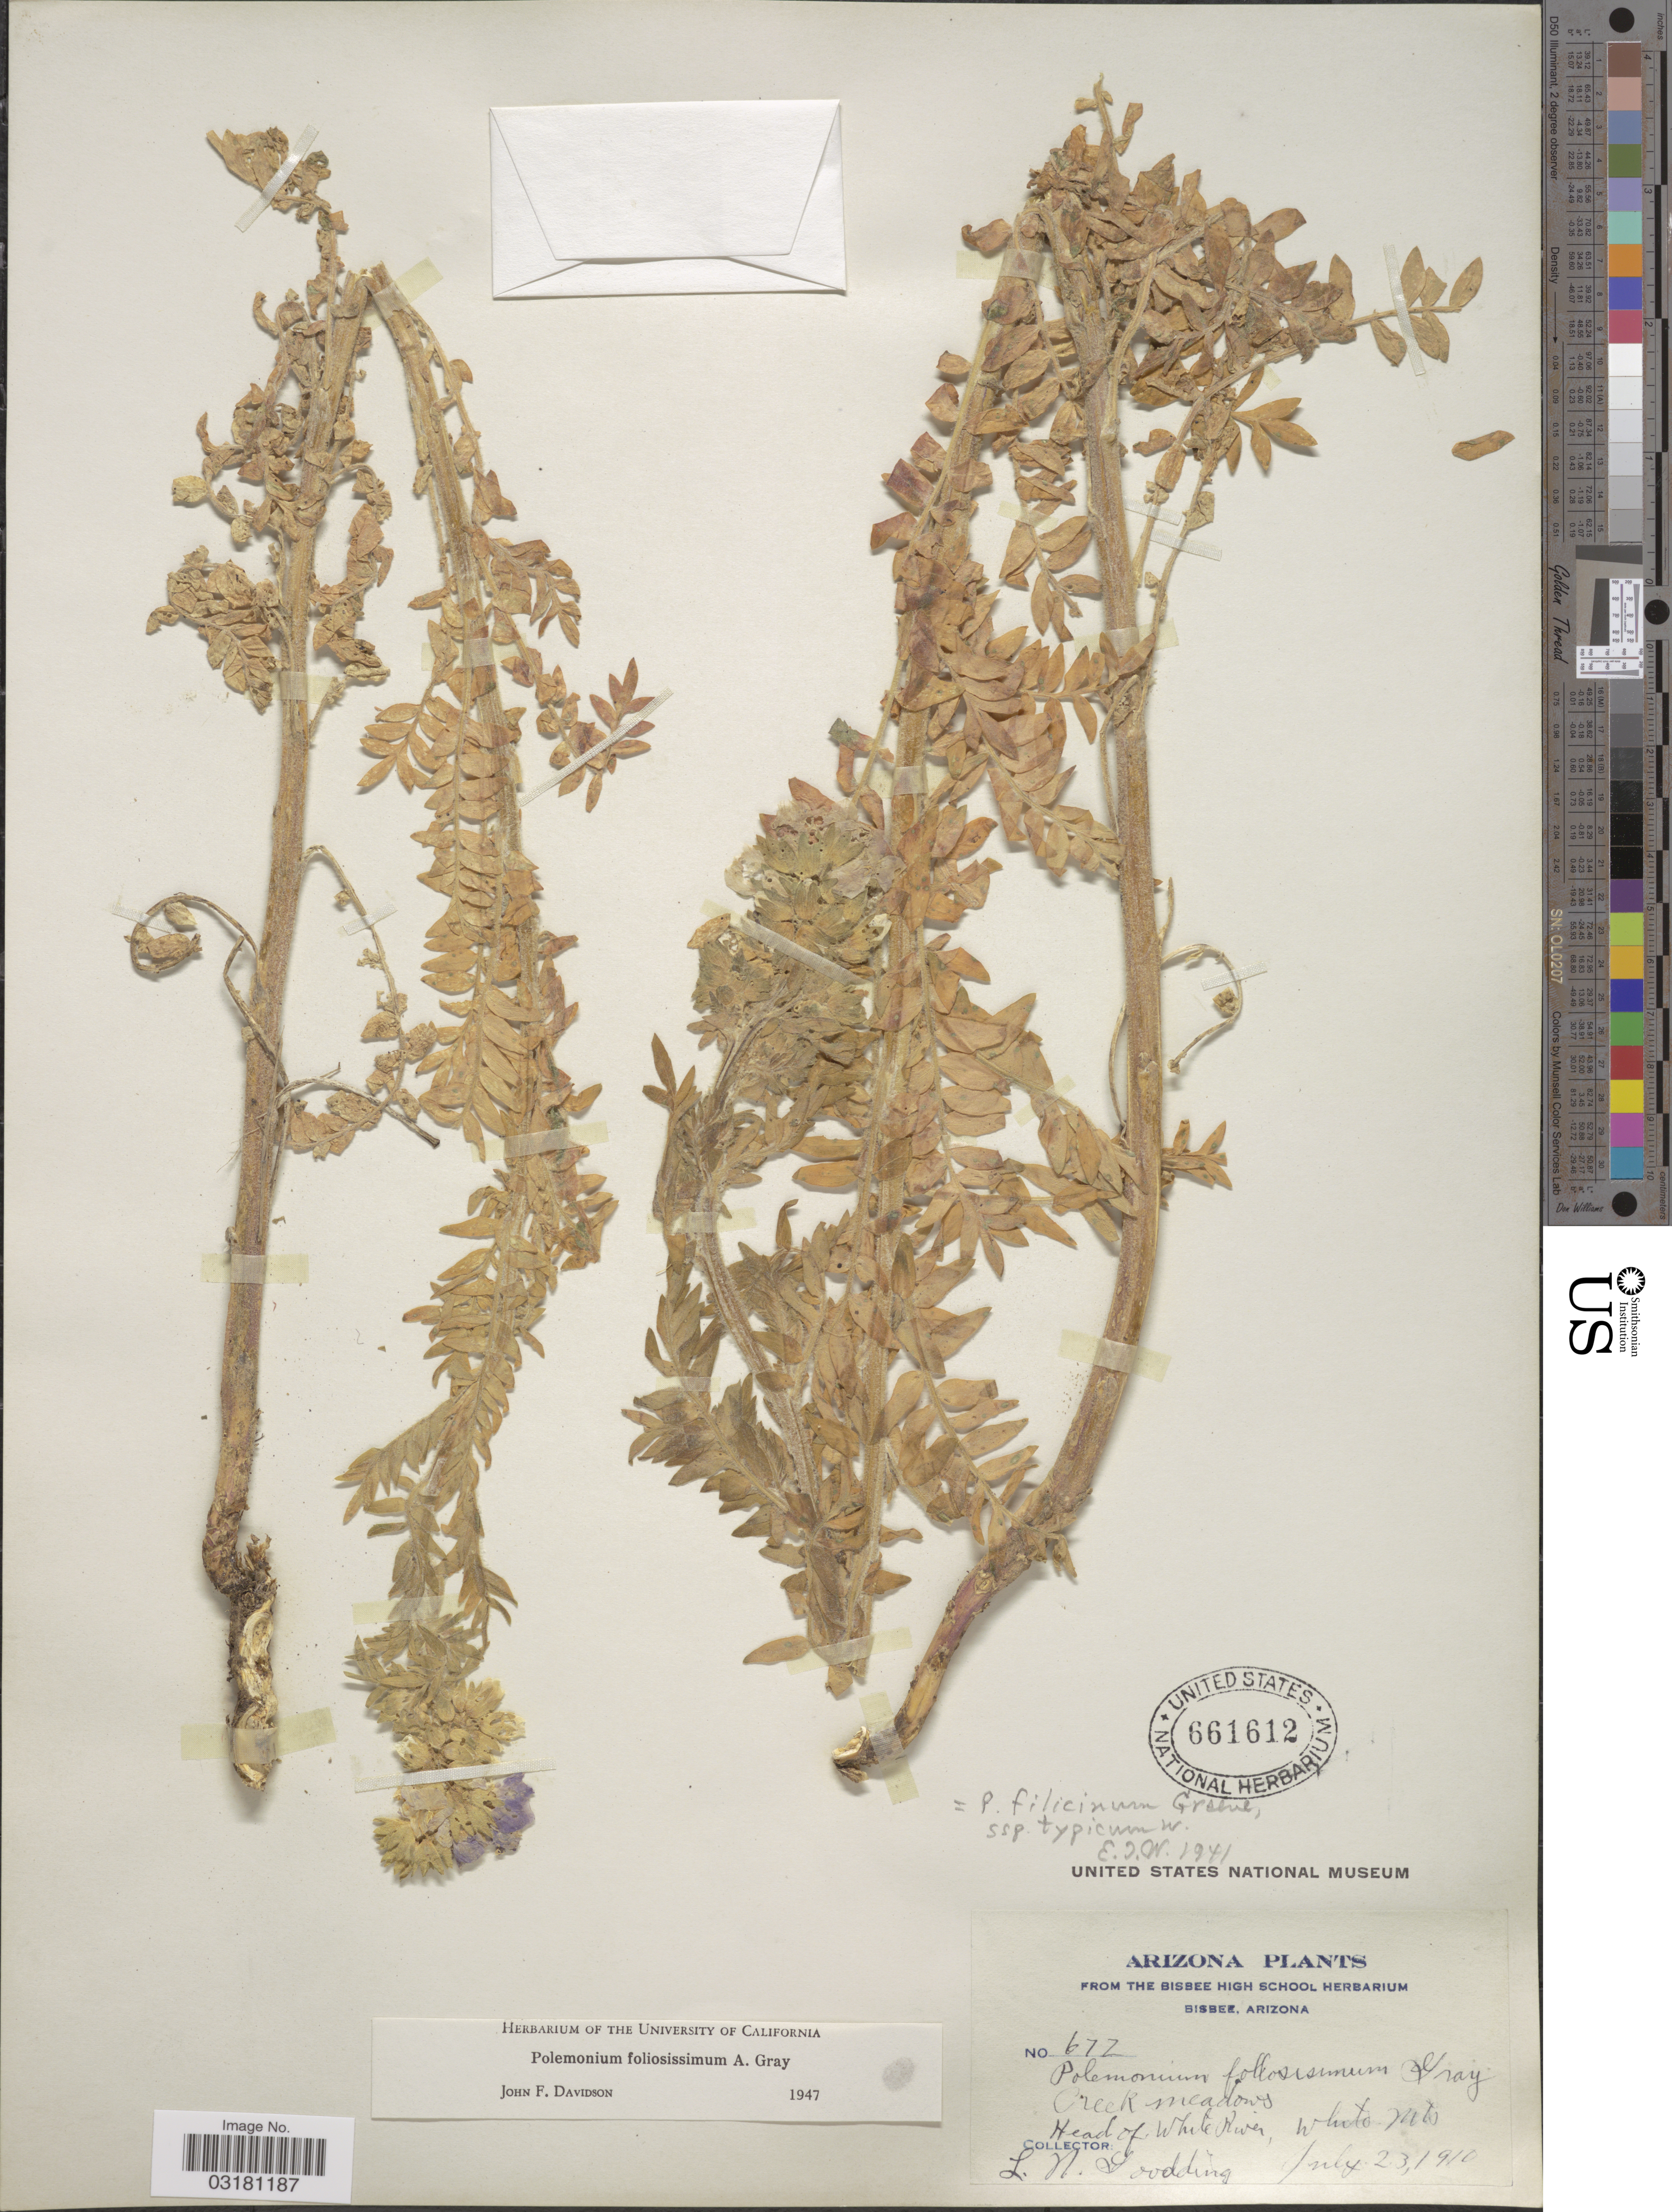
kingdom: Plantae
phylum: Tracheophyta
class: Magnoliopsida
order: Ericales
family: Polemoniaceae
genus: Polemonium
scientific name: Polemonium foliosissimum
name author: A. Gray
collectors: L. N. Goodding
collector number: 672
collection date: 1910-07-23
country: United States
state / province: Arizona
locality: Head of White River, White Mts.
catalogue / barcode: US 661612